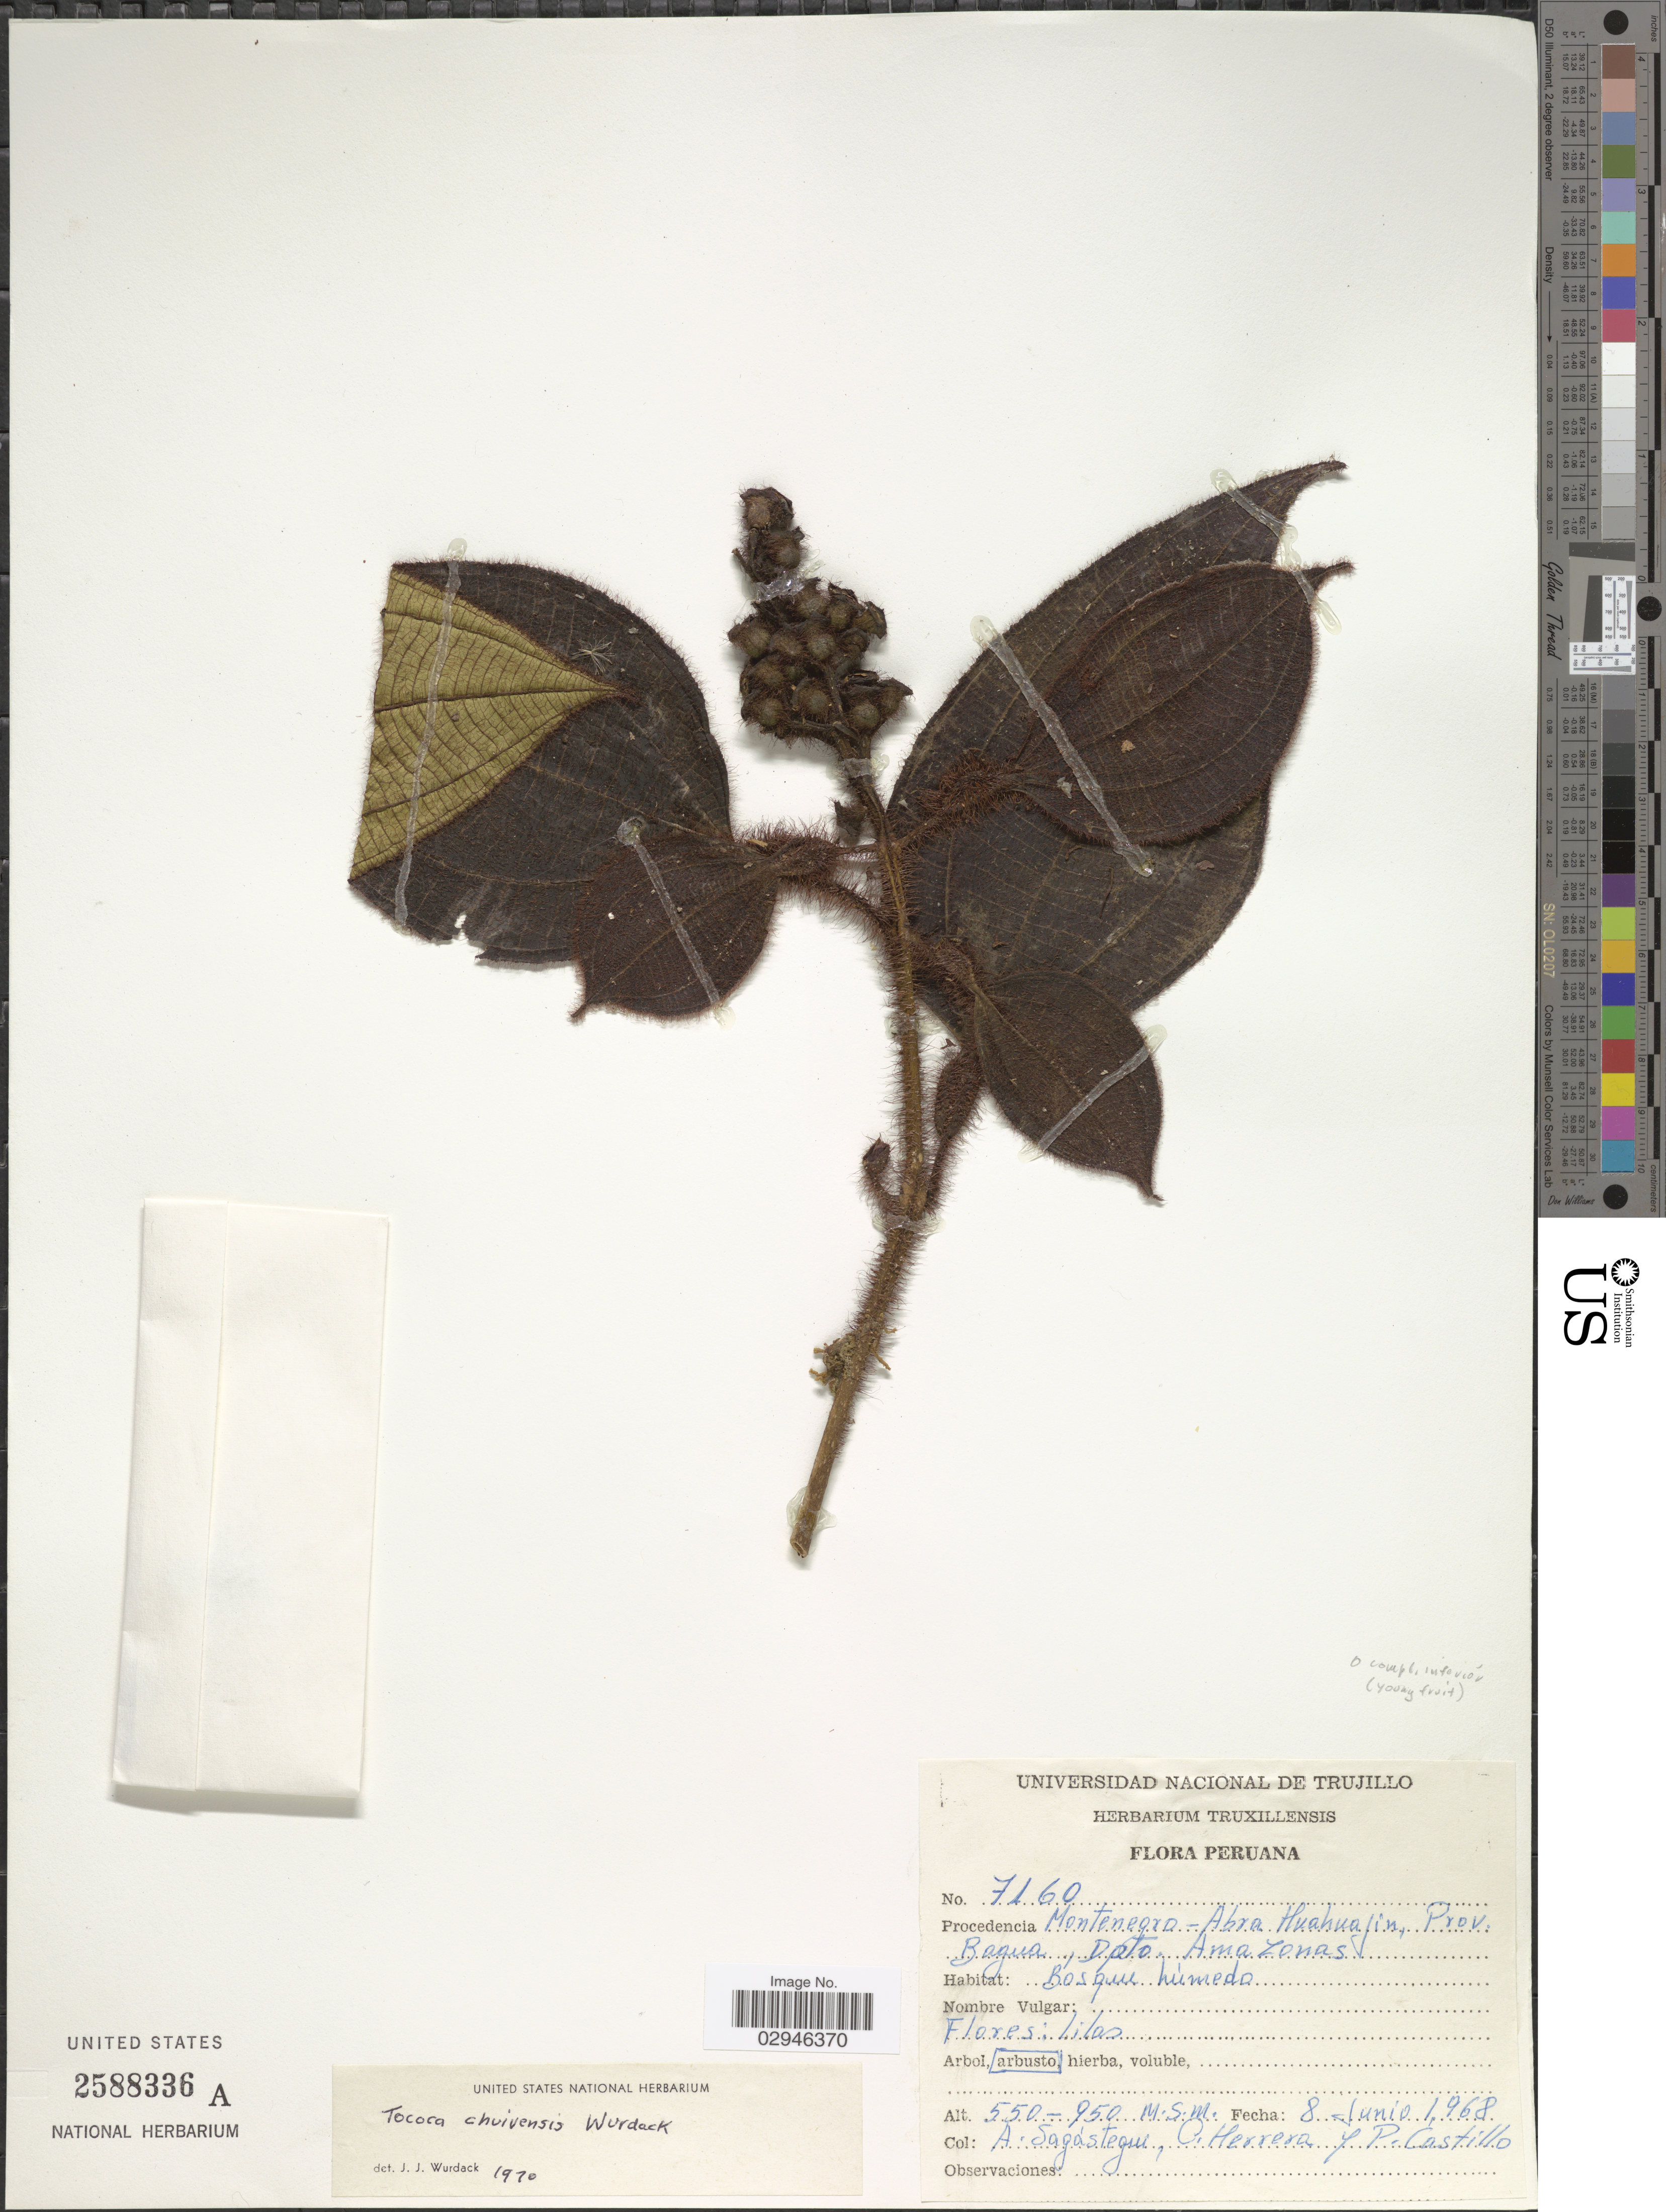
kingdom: Plantae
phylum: Tracheophyta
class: Magnoliopsida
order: Myrtales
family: Melastomataceae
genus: Tococa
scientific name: Tococa chuivensis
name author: Wurdack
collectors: A. Sagastegui, C. Herrera & P. Castillo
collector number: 7160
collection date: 1968-06-08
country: Peru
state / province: Amazonas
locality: Procedencia Montenegro-Abra Huahuajin, Prov. Bagua, Dpto. Amazonas.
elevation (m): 550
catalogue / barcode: US 2588336A